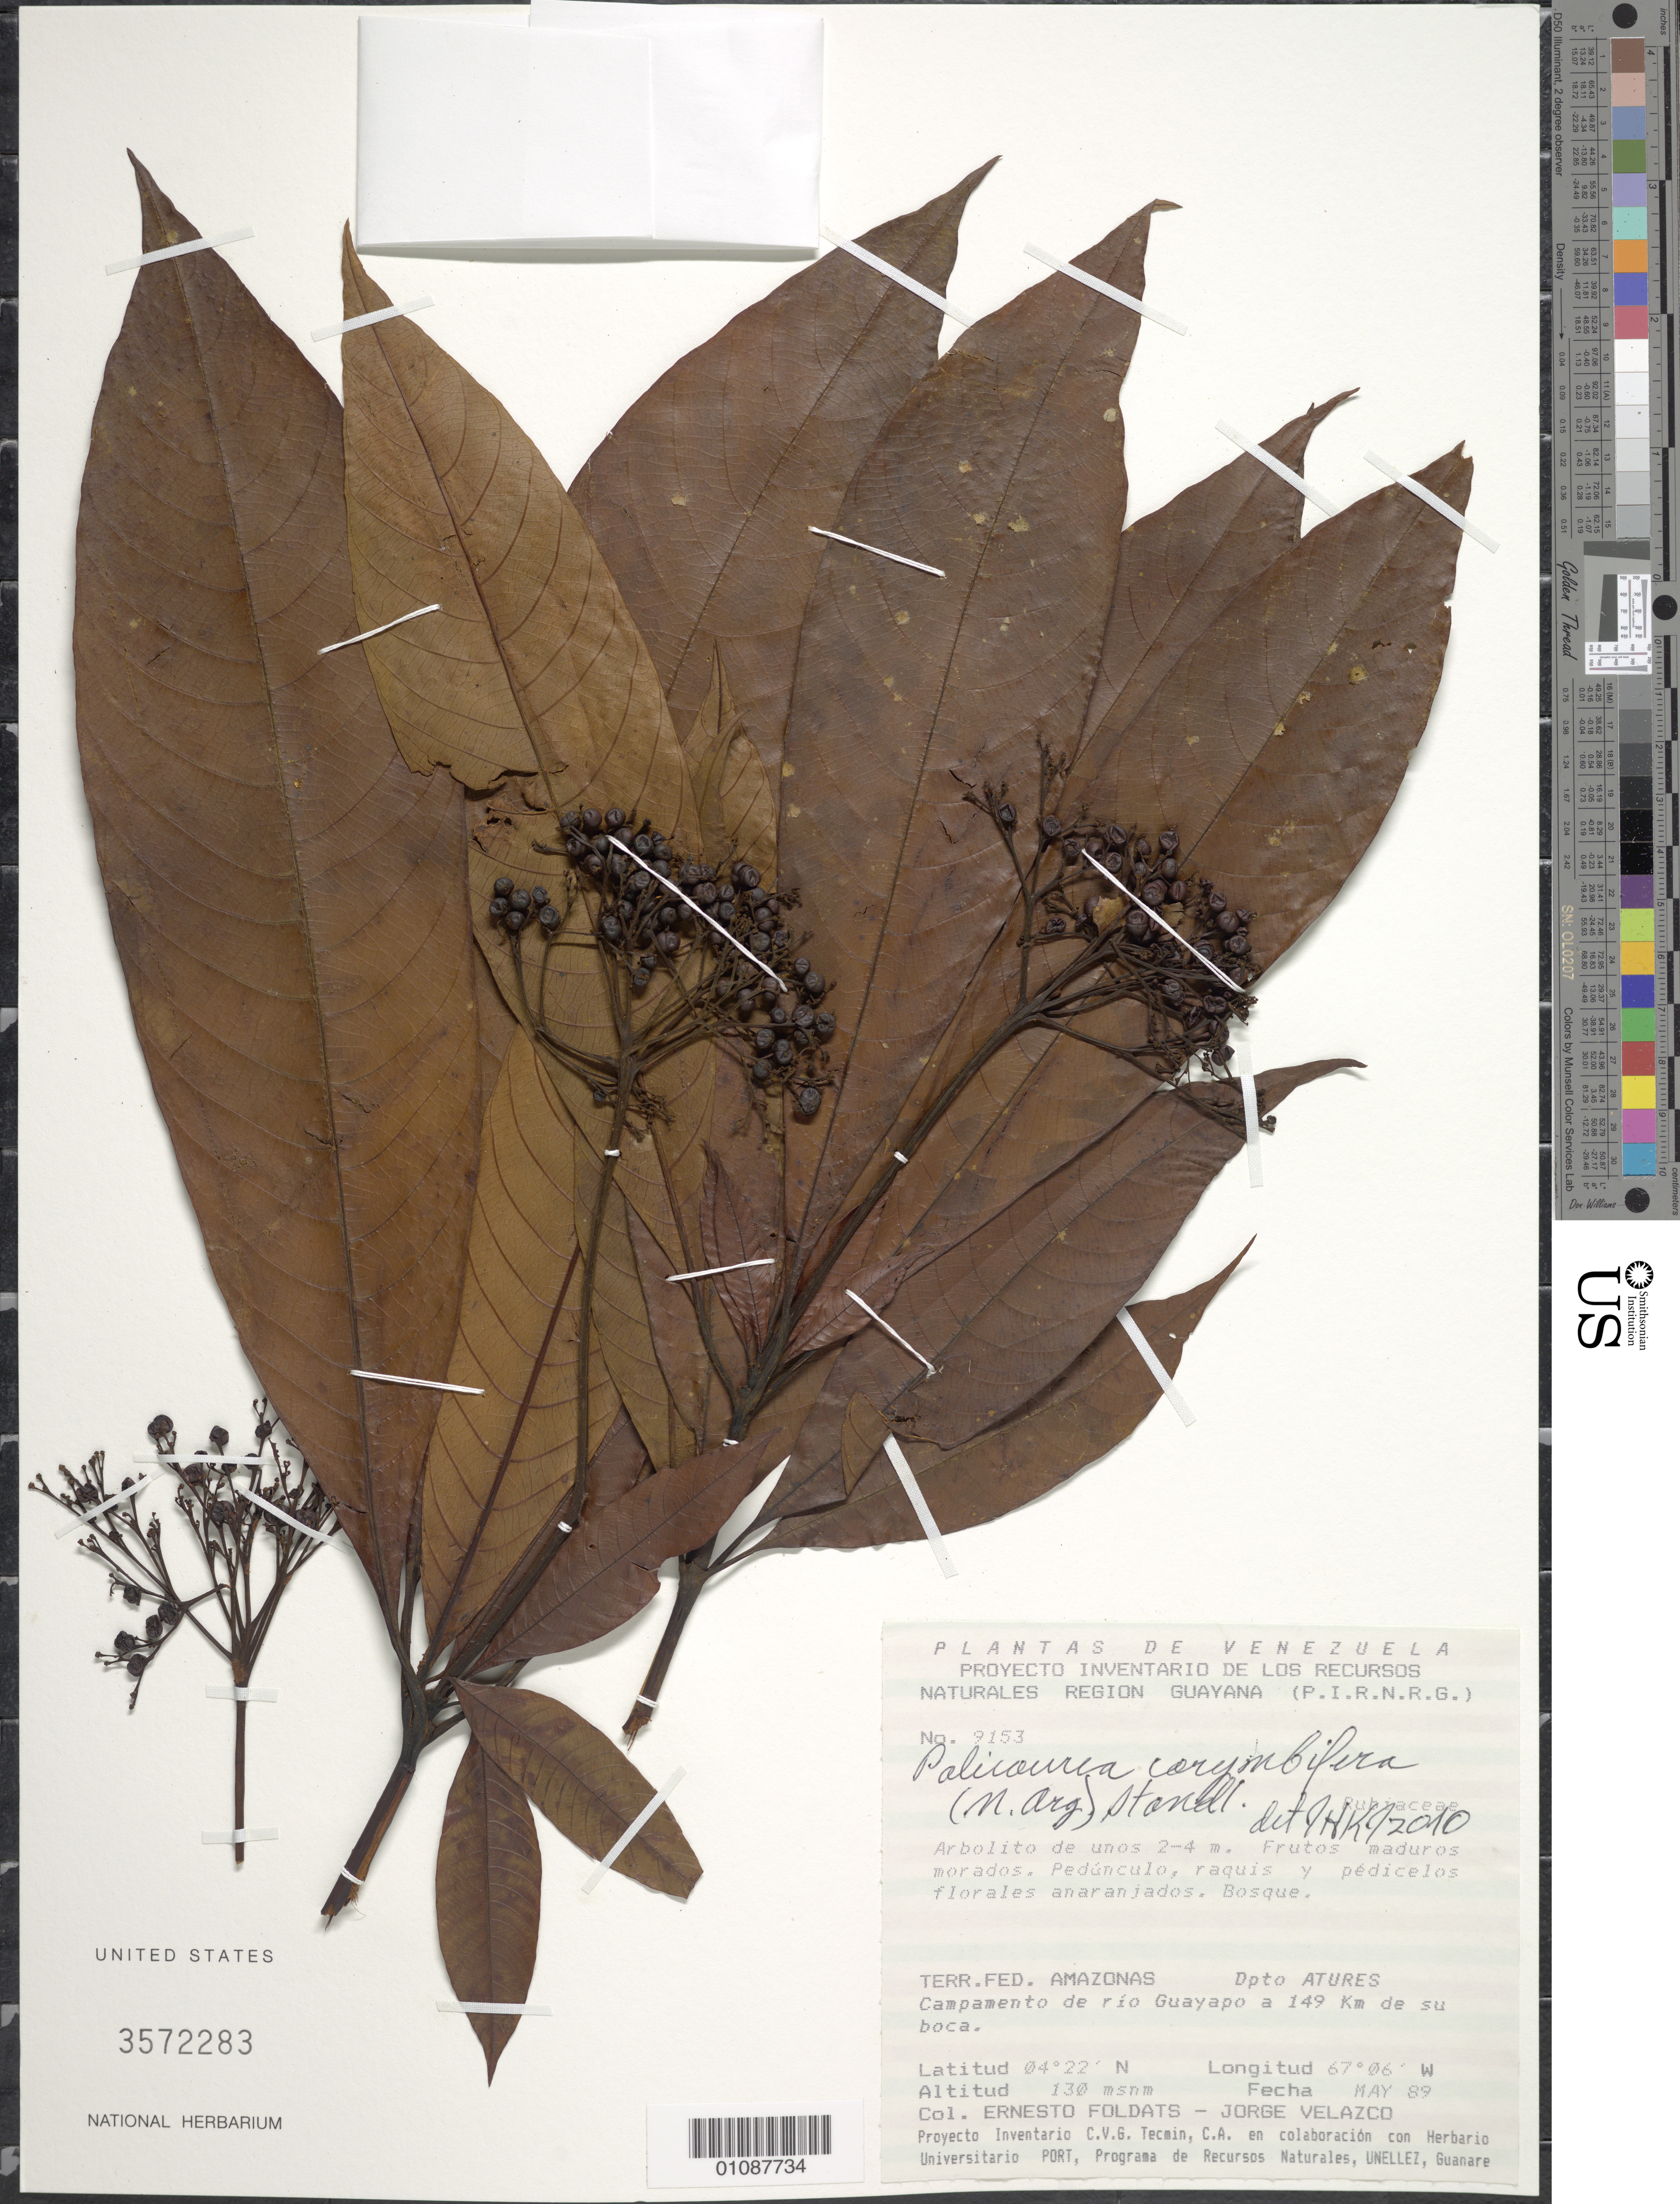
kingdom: Plantae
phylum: Tracheophyta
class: Magnoliopsida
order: Gentianales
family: Rubiaceae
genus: Palicourea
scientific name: Palicourea corymbifera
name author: (Müll. Arg.) Standl.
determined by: Kirkbride, J. H.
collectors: E. Foldats & J. Velazco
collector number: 9153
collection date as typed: May-89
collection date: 1989-05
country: Venezuela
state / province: Amazonas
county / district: Atures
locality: Río Guayapo, 149 km de la boca, campamento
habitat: Bosque de ladera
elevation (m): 130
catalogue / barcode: US 3572283